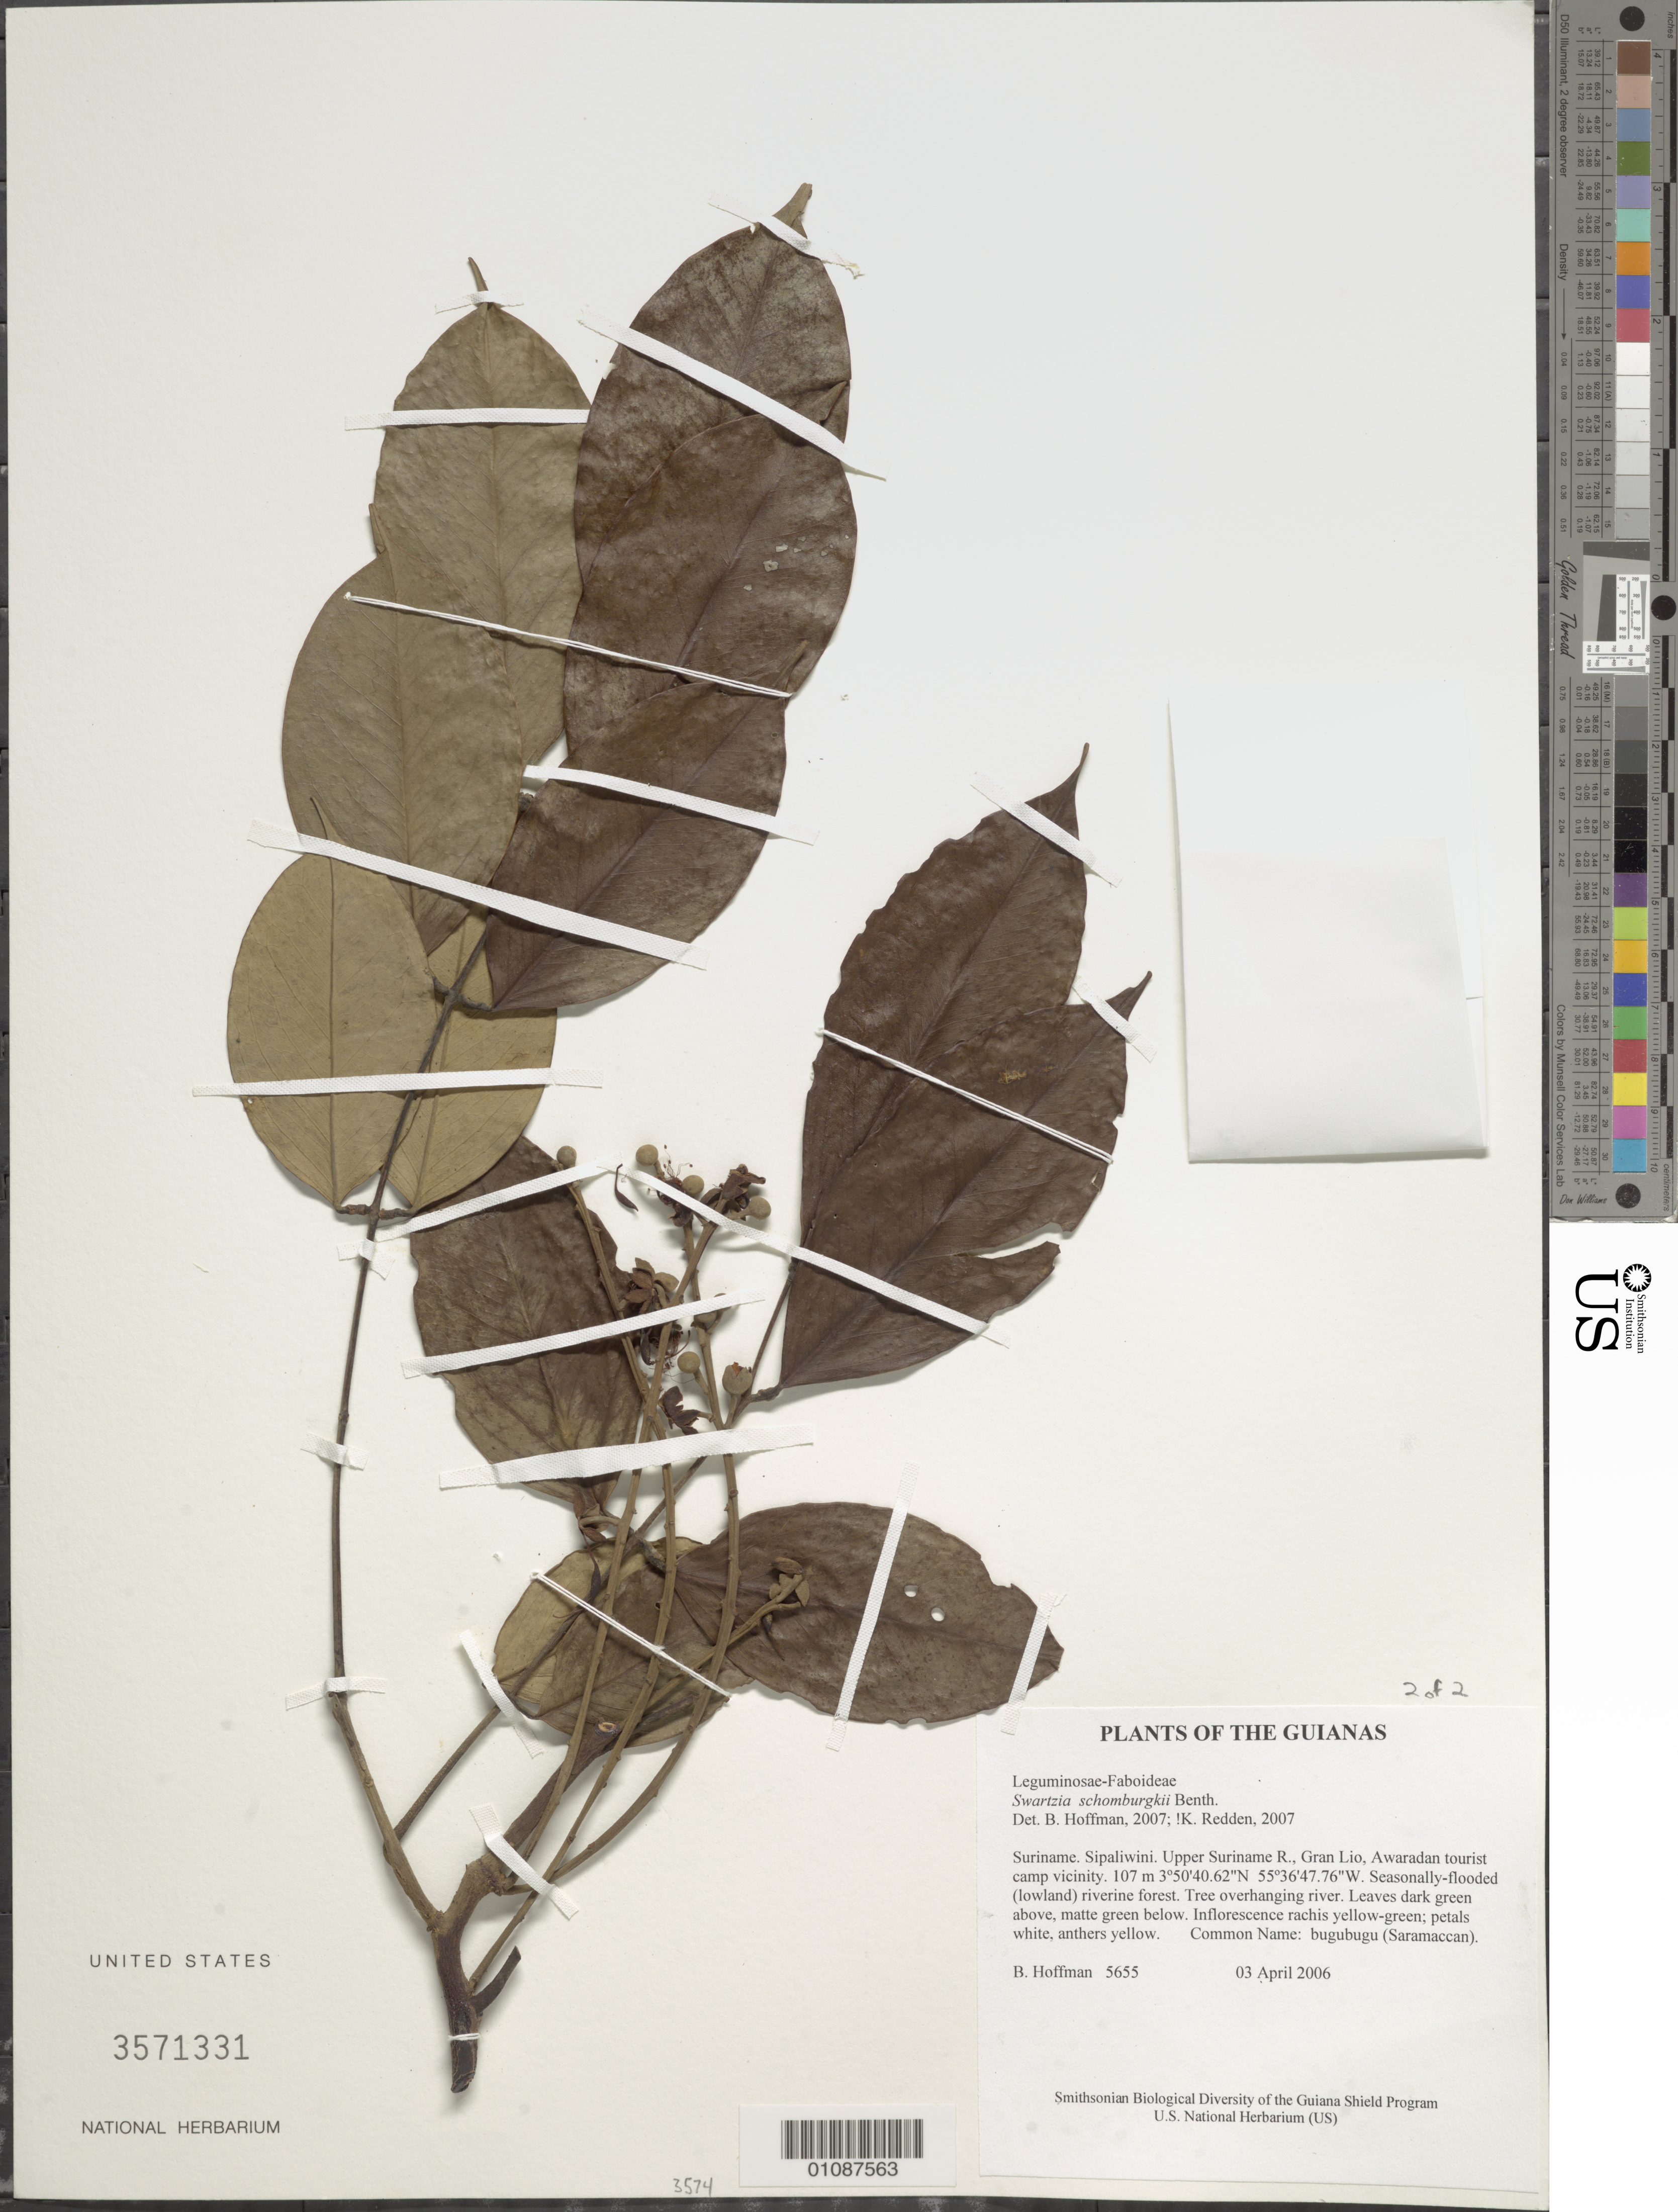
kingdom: Plantae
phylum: Tracheophyta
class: Magnoliopsida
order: Fabales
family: Fabaceae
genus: Swartzia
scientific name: Swartzia schomburgkii var. guayanensis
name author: R.S. Cowan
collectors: B. Hoffman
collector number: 5655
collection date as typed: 03 April 2006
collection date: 2006-04-03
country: Suriname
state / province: Sipaliwini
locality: Upper Suriname R., Gran Lio, Awaradan tourist camp vicinity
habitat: Seasonally-flooded (lowland) riverine forest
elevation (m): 107